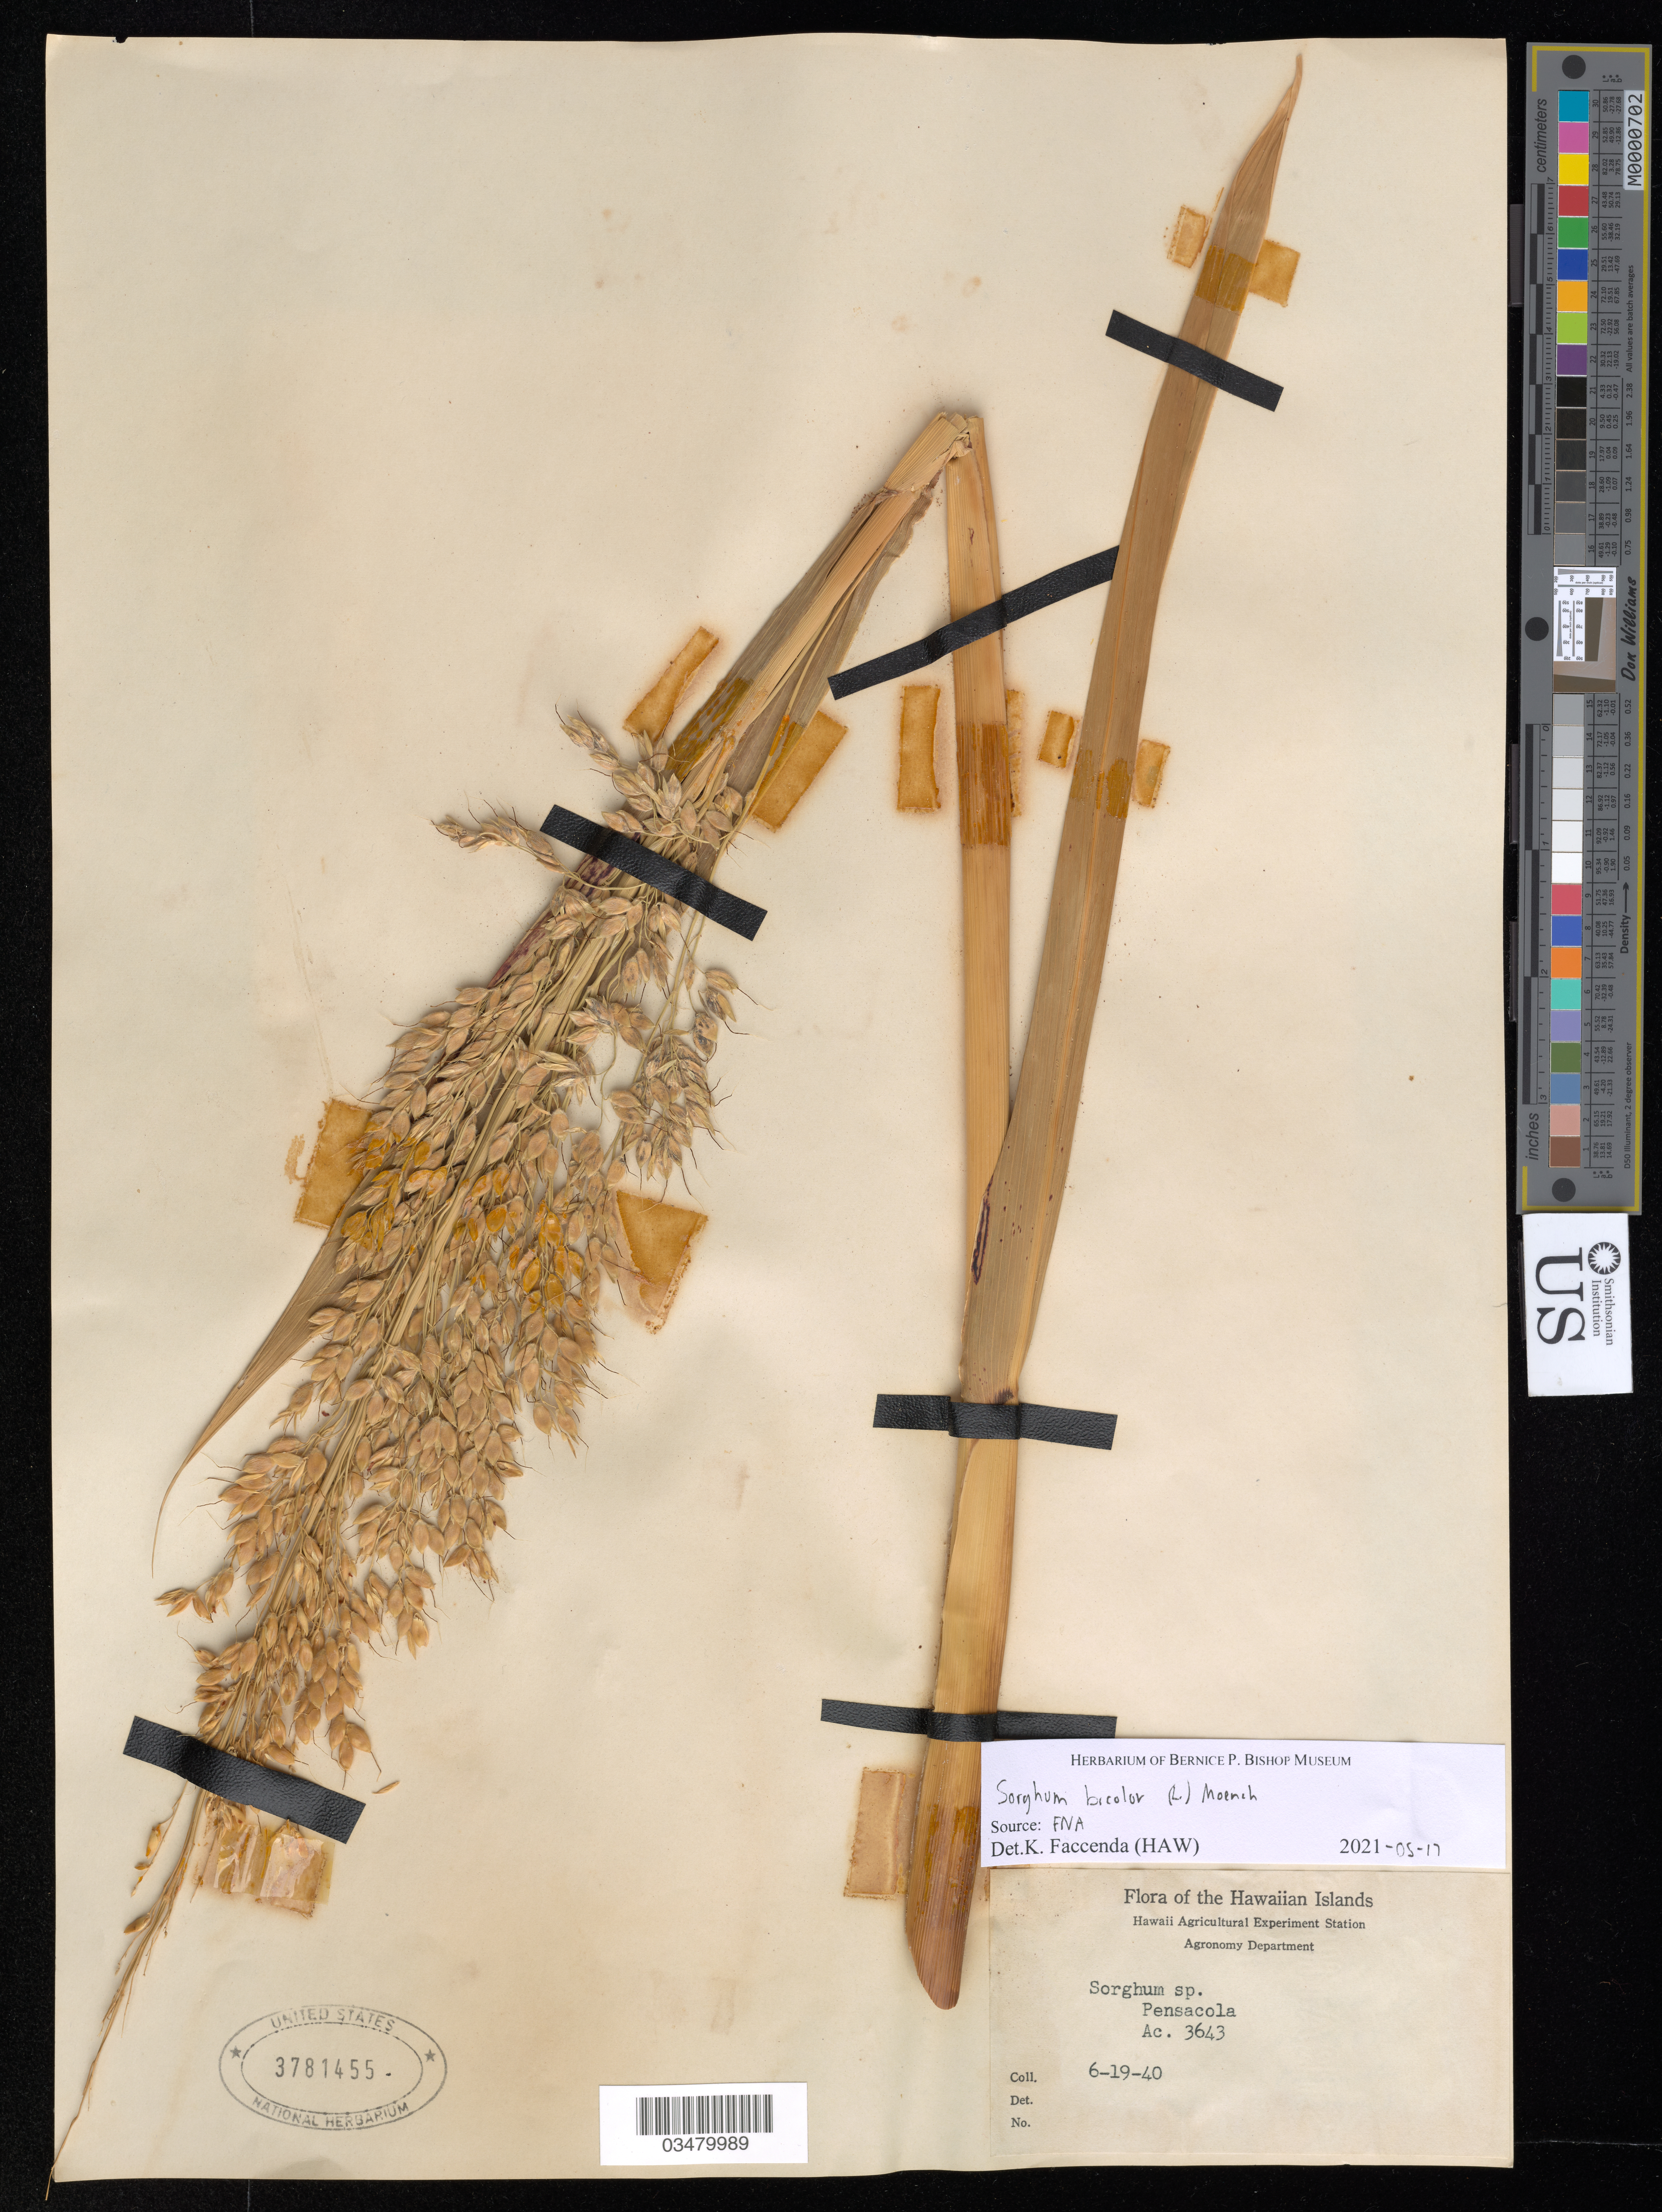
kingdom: Plantae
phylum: Tracheophyta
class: Liliopsida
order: Poales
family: Poaceae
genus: Sorghum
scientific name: Sorghum bicolor subsp. bicolor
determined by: Faccenda, K.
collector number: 3643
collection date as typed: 6-19-40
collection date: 1940-06-19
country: United States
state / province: Hawaii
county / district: Honolulu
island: Oahu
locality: Pensacola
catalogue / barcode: US 3781455